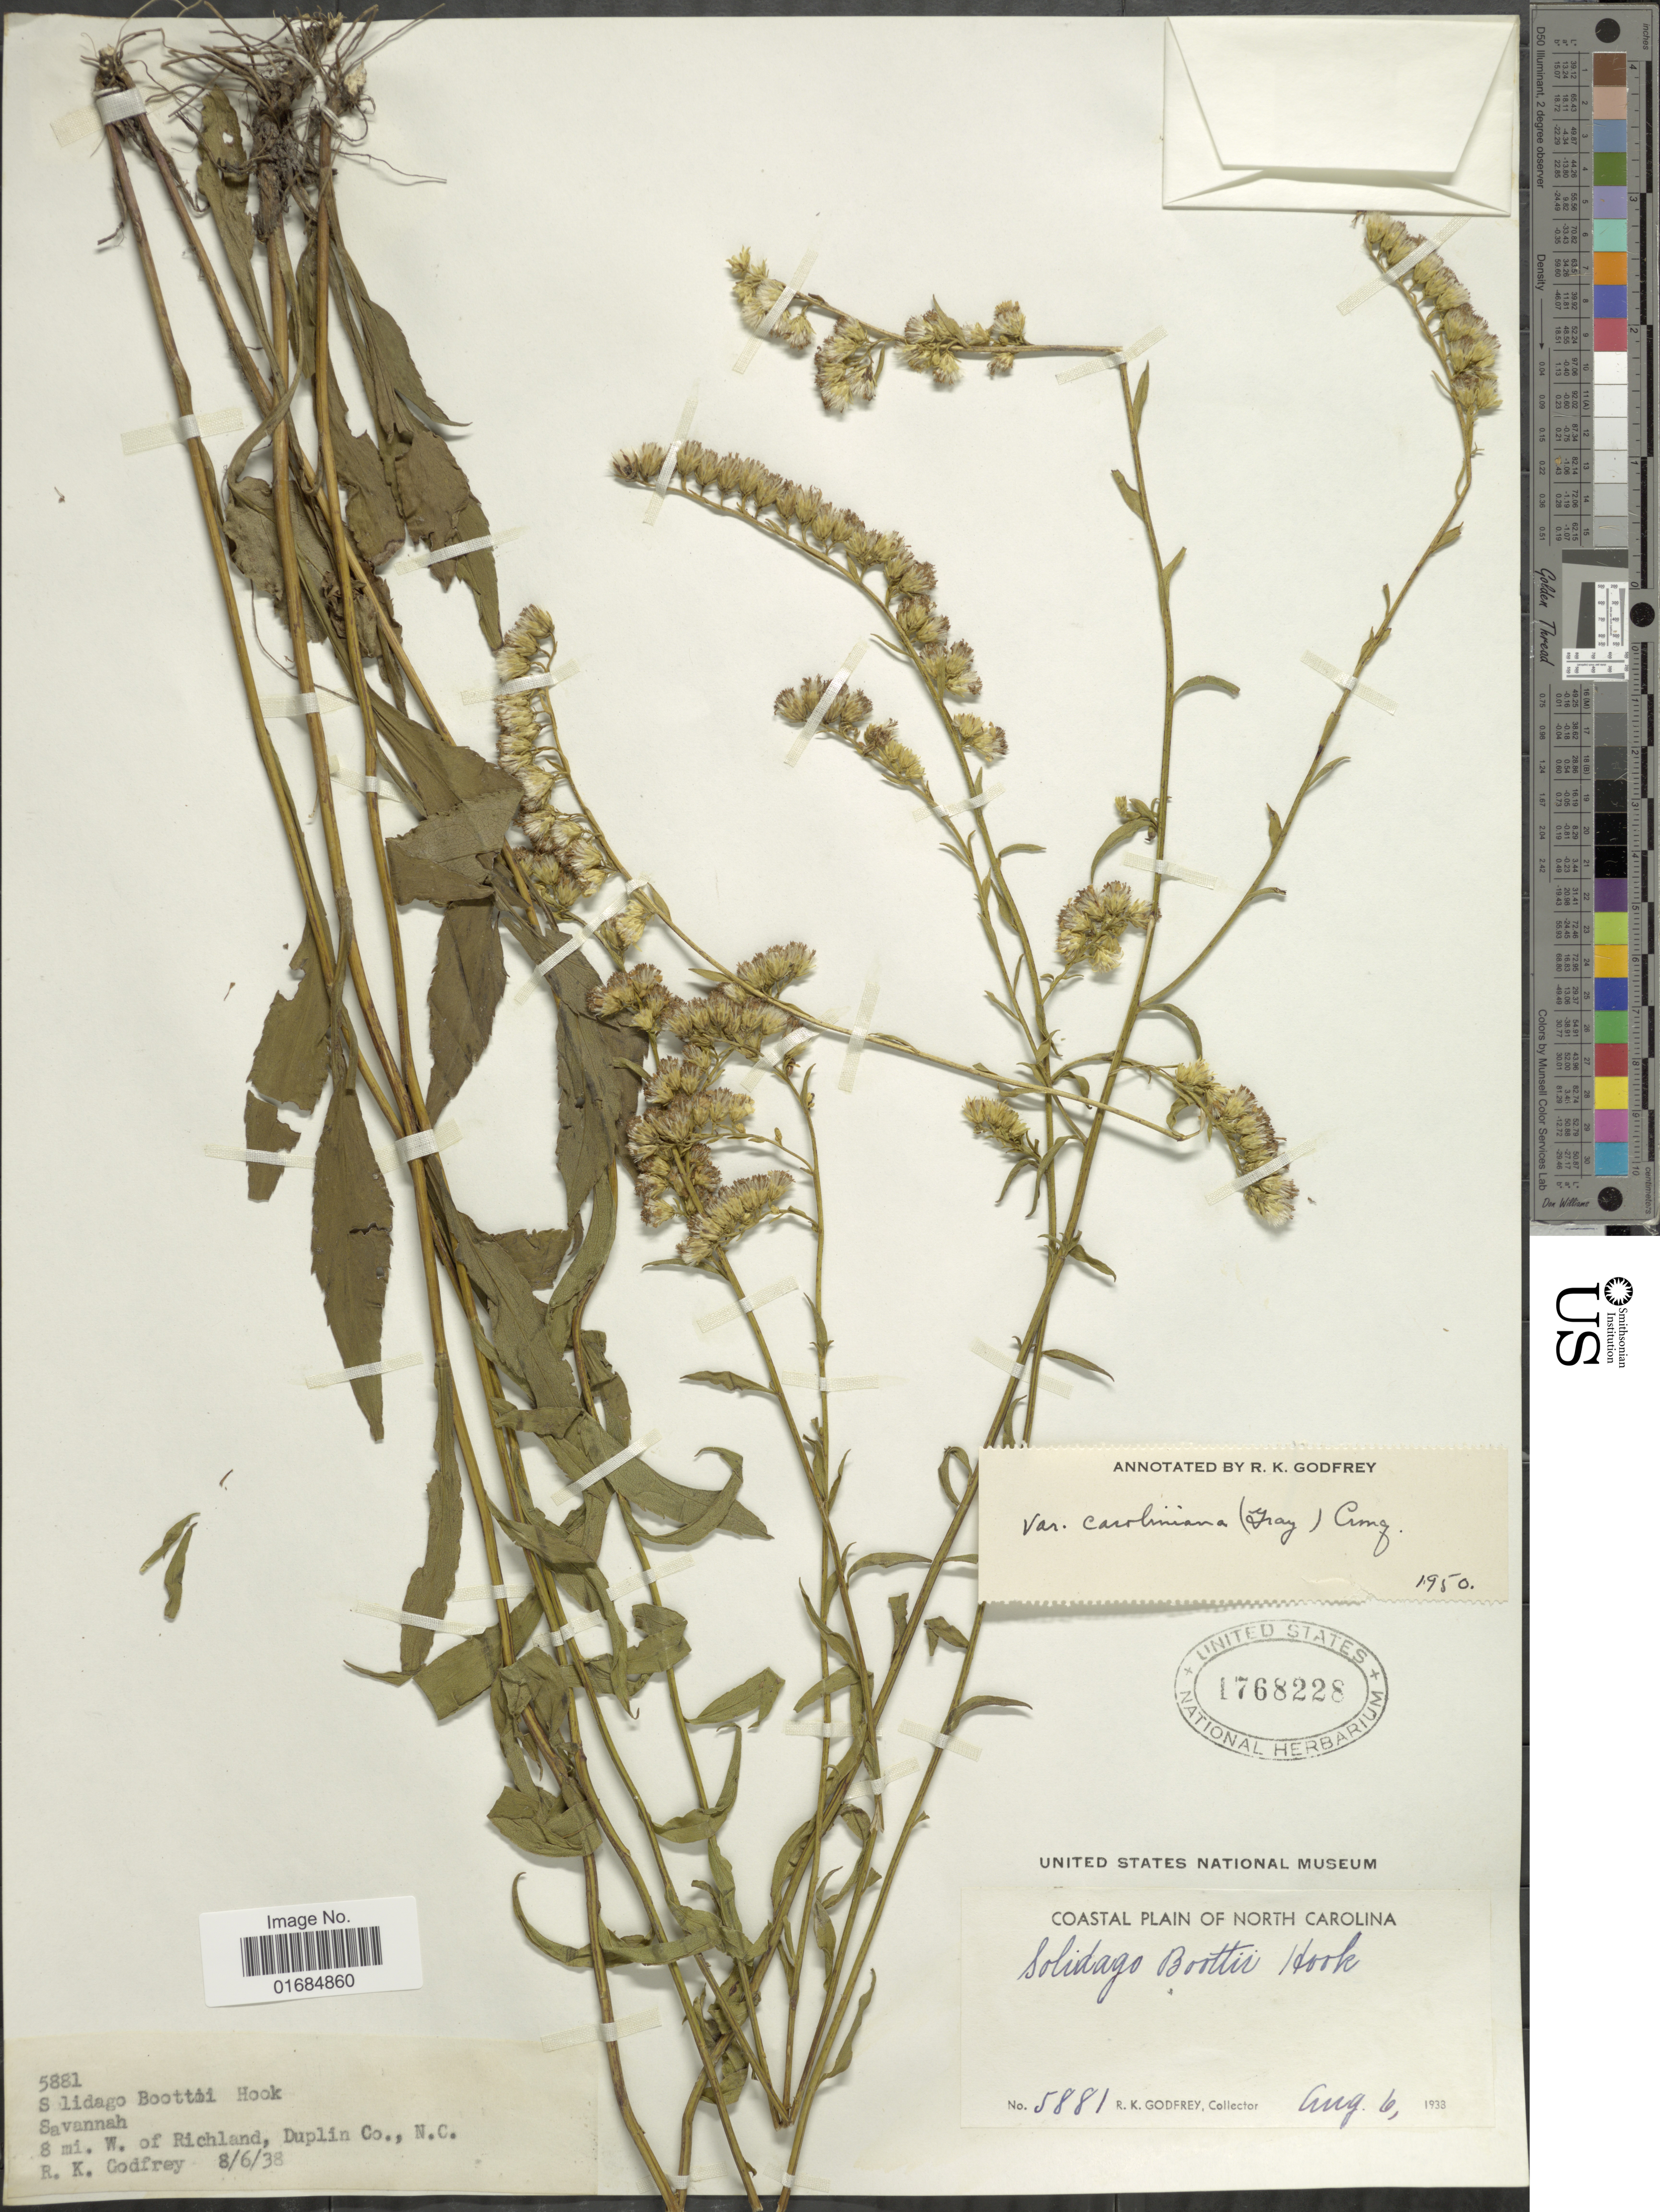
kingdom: Plantae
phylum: Tracheophyta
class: Magnoliopsida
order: Asterales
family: Asteraceae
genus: Solidago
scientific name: Solidago boottii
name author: Hook.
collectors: R. K. Godfrey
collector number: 5881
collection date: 1938-08-06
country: United States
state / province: North Carolina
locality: Coastal Plain of North Carolina, Savannah 8 mi W of Richland, Duplin Co.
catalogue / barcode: US 1768228